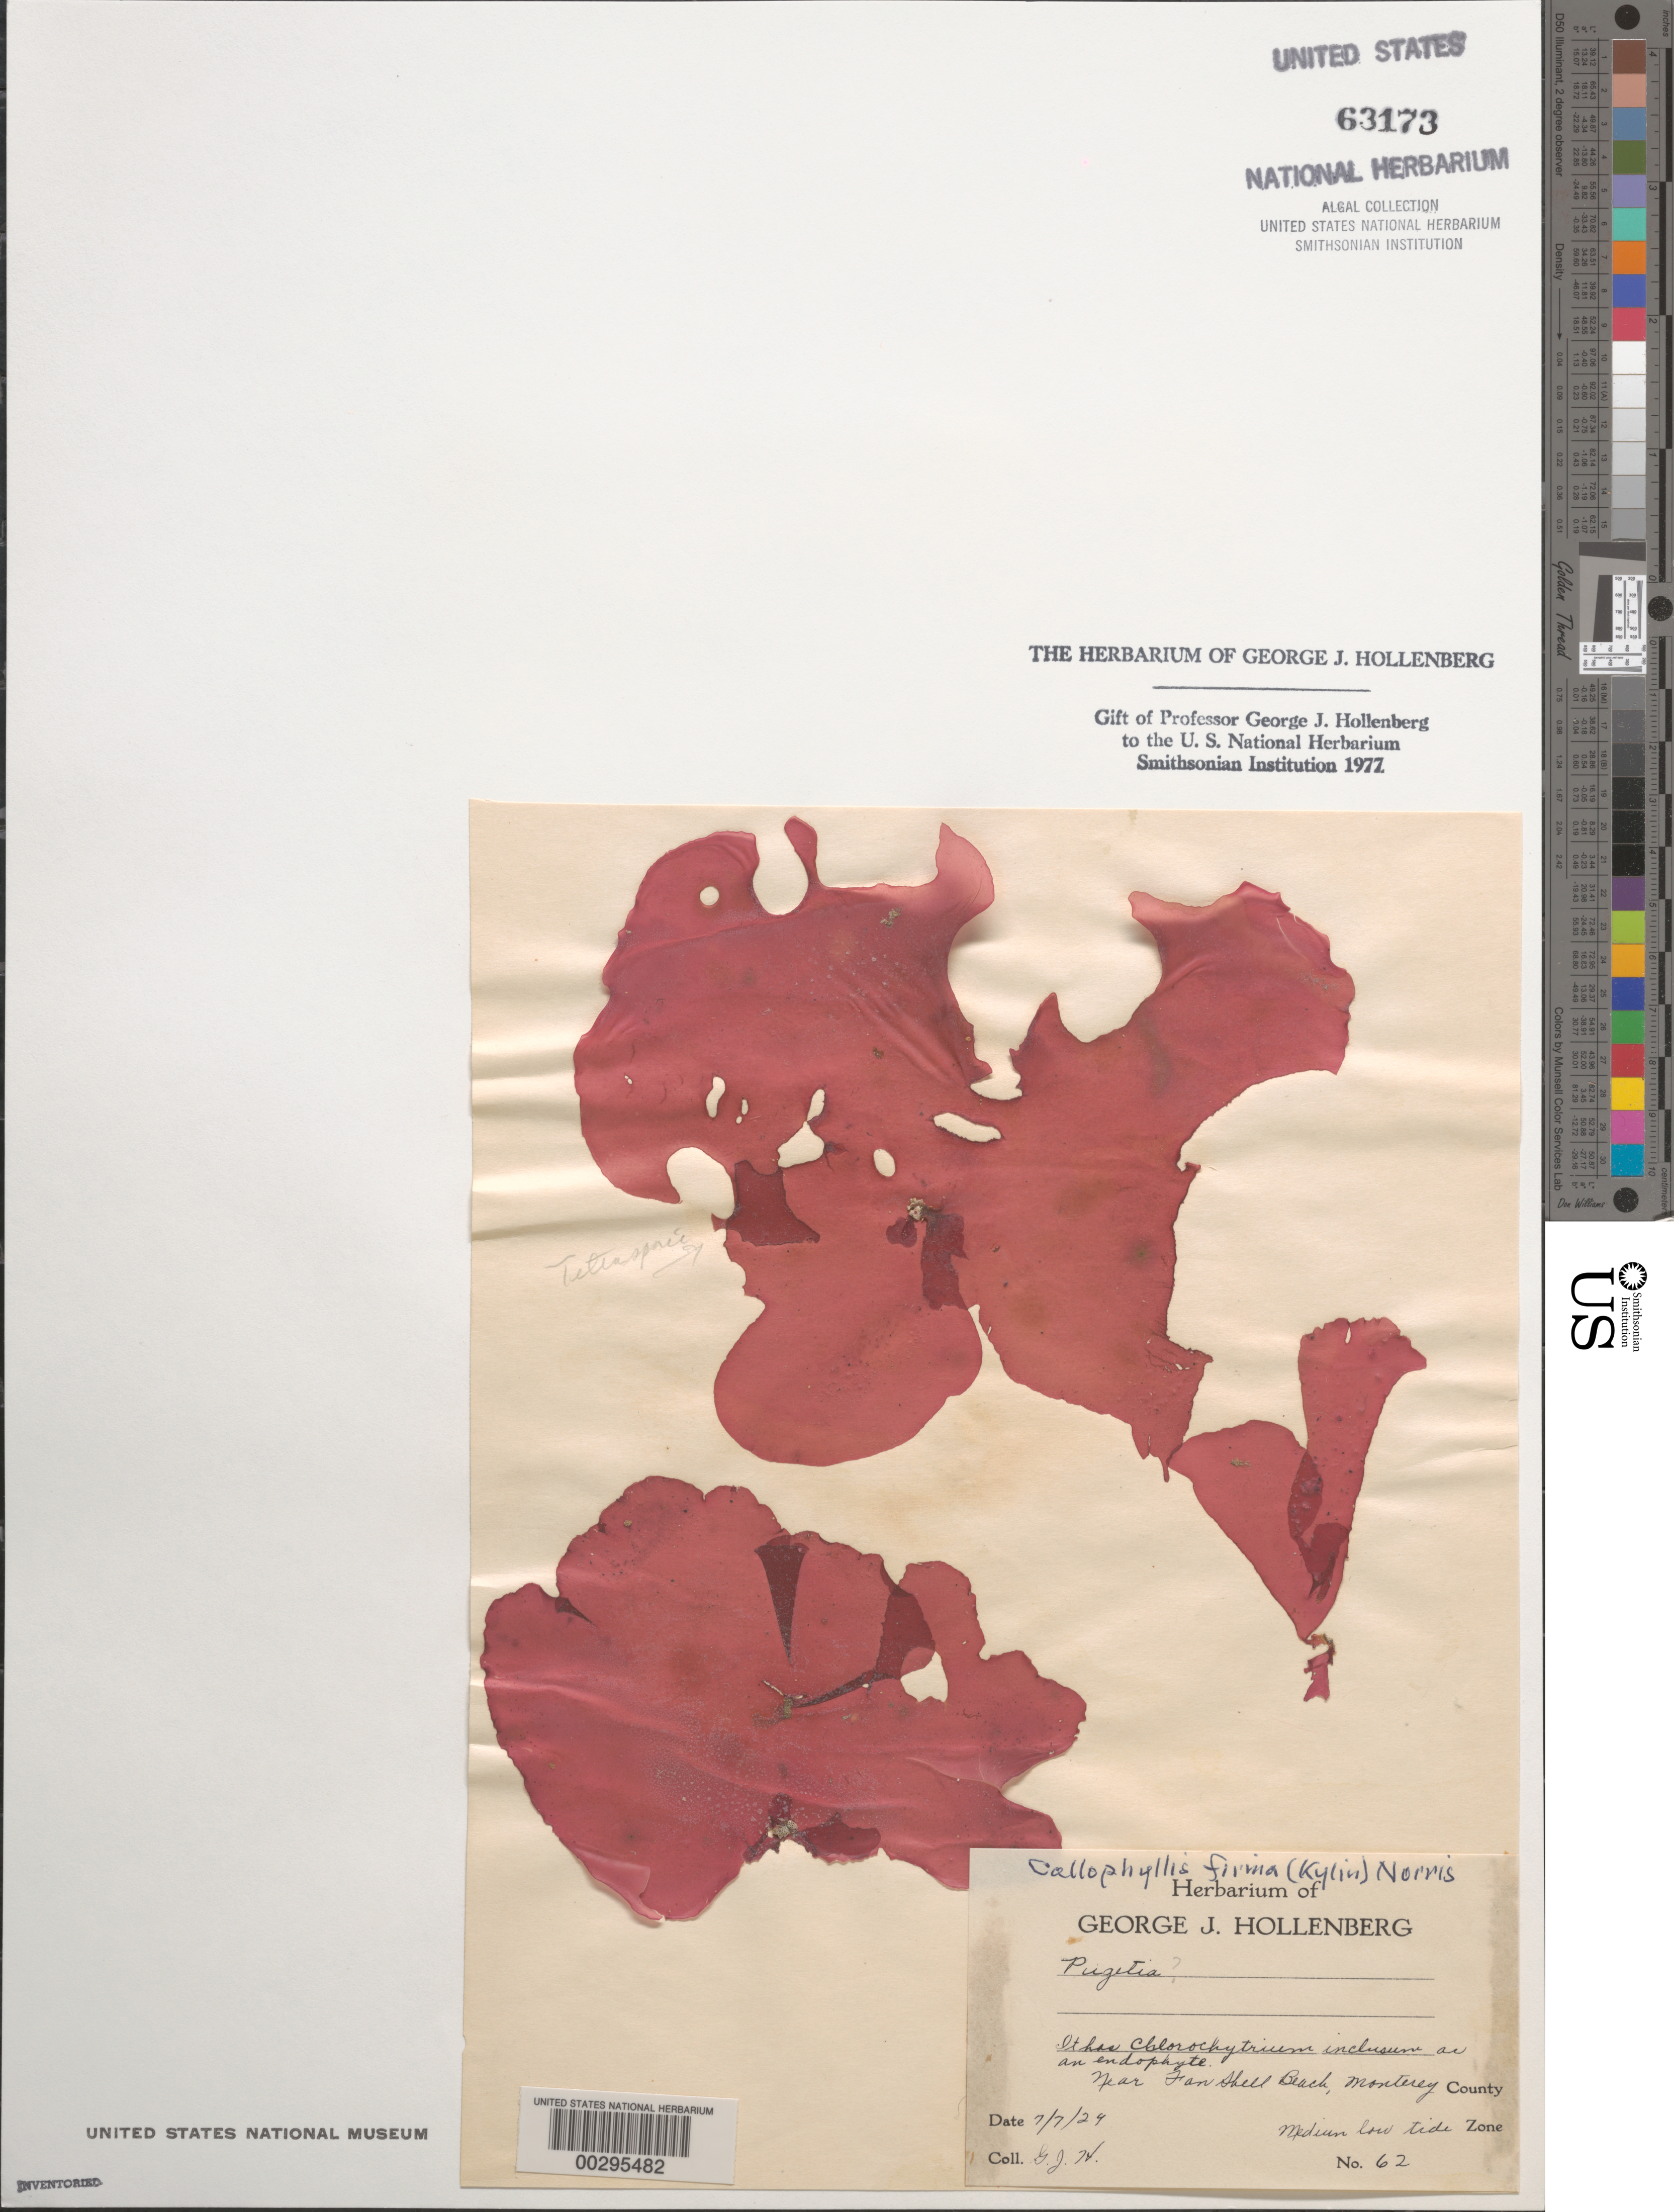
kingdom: Plantae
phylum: Rhodophyta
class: Florideophyceae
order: Gigartinales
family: Kallymeniaceae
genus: Salishia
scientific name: Salishia firma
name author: (Kylin) Clarkston & G.W. Saunders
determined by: Algae name updating Project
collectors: G. Hollenberg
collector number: GJH 62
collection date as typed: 07 Jul 1929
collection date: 1929-07-07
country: United States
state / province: California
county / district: Monterey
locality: Near Fan Shell Beach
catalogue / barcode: US 63173